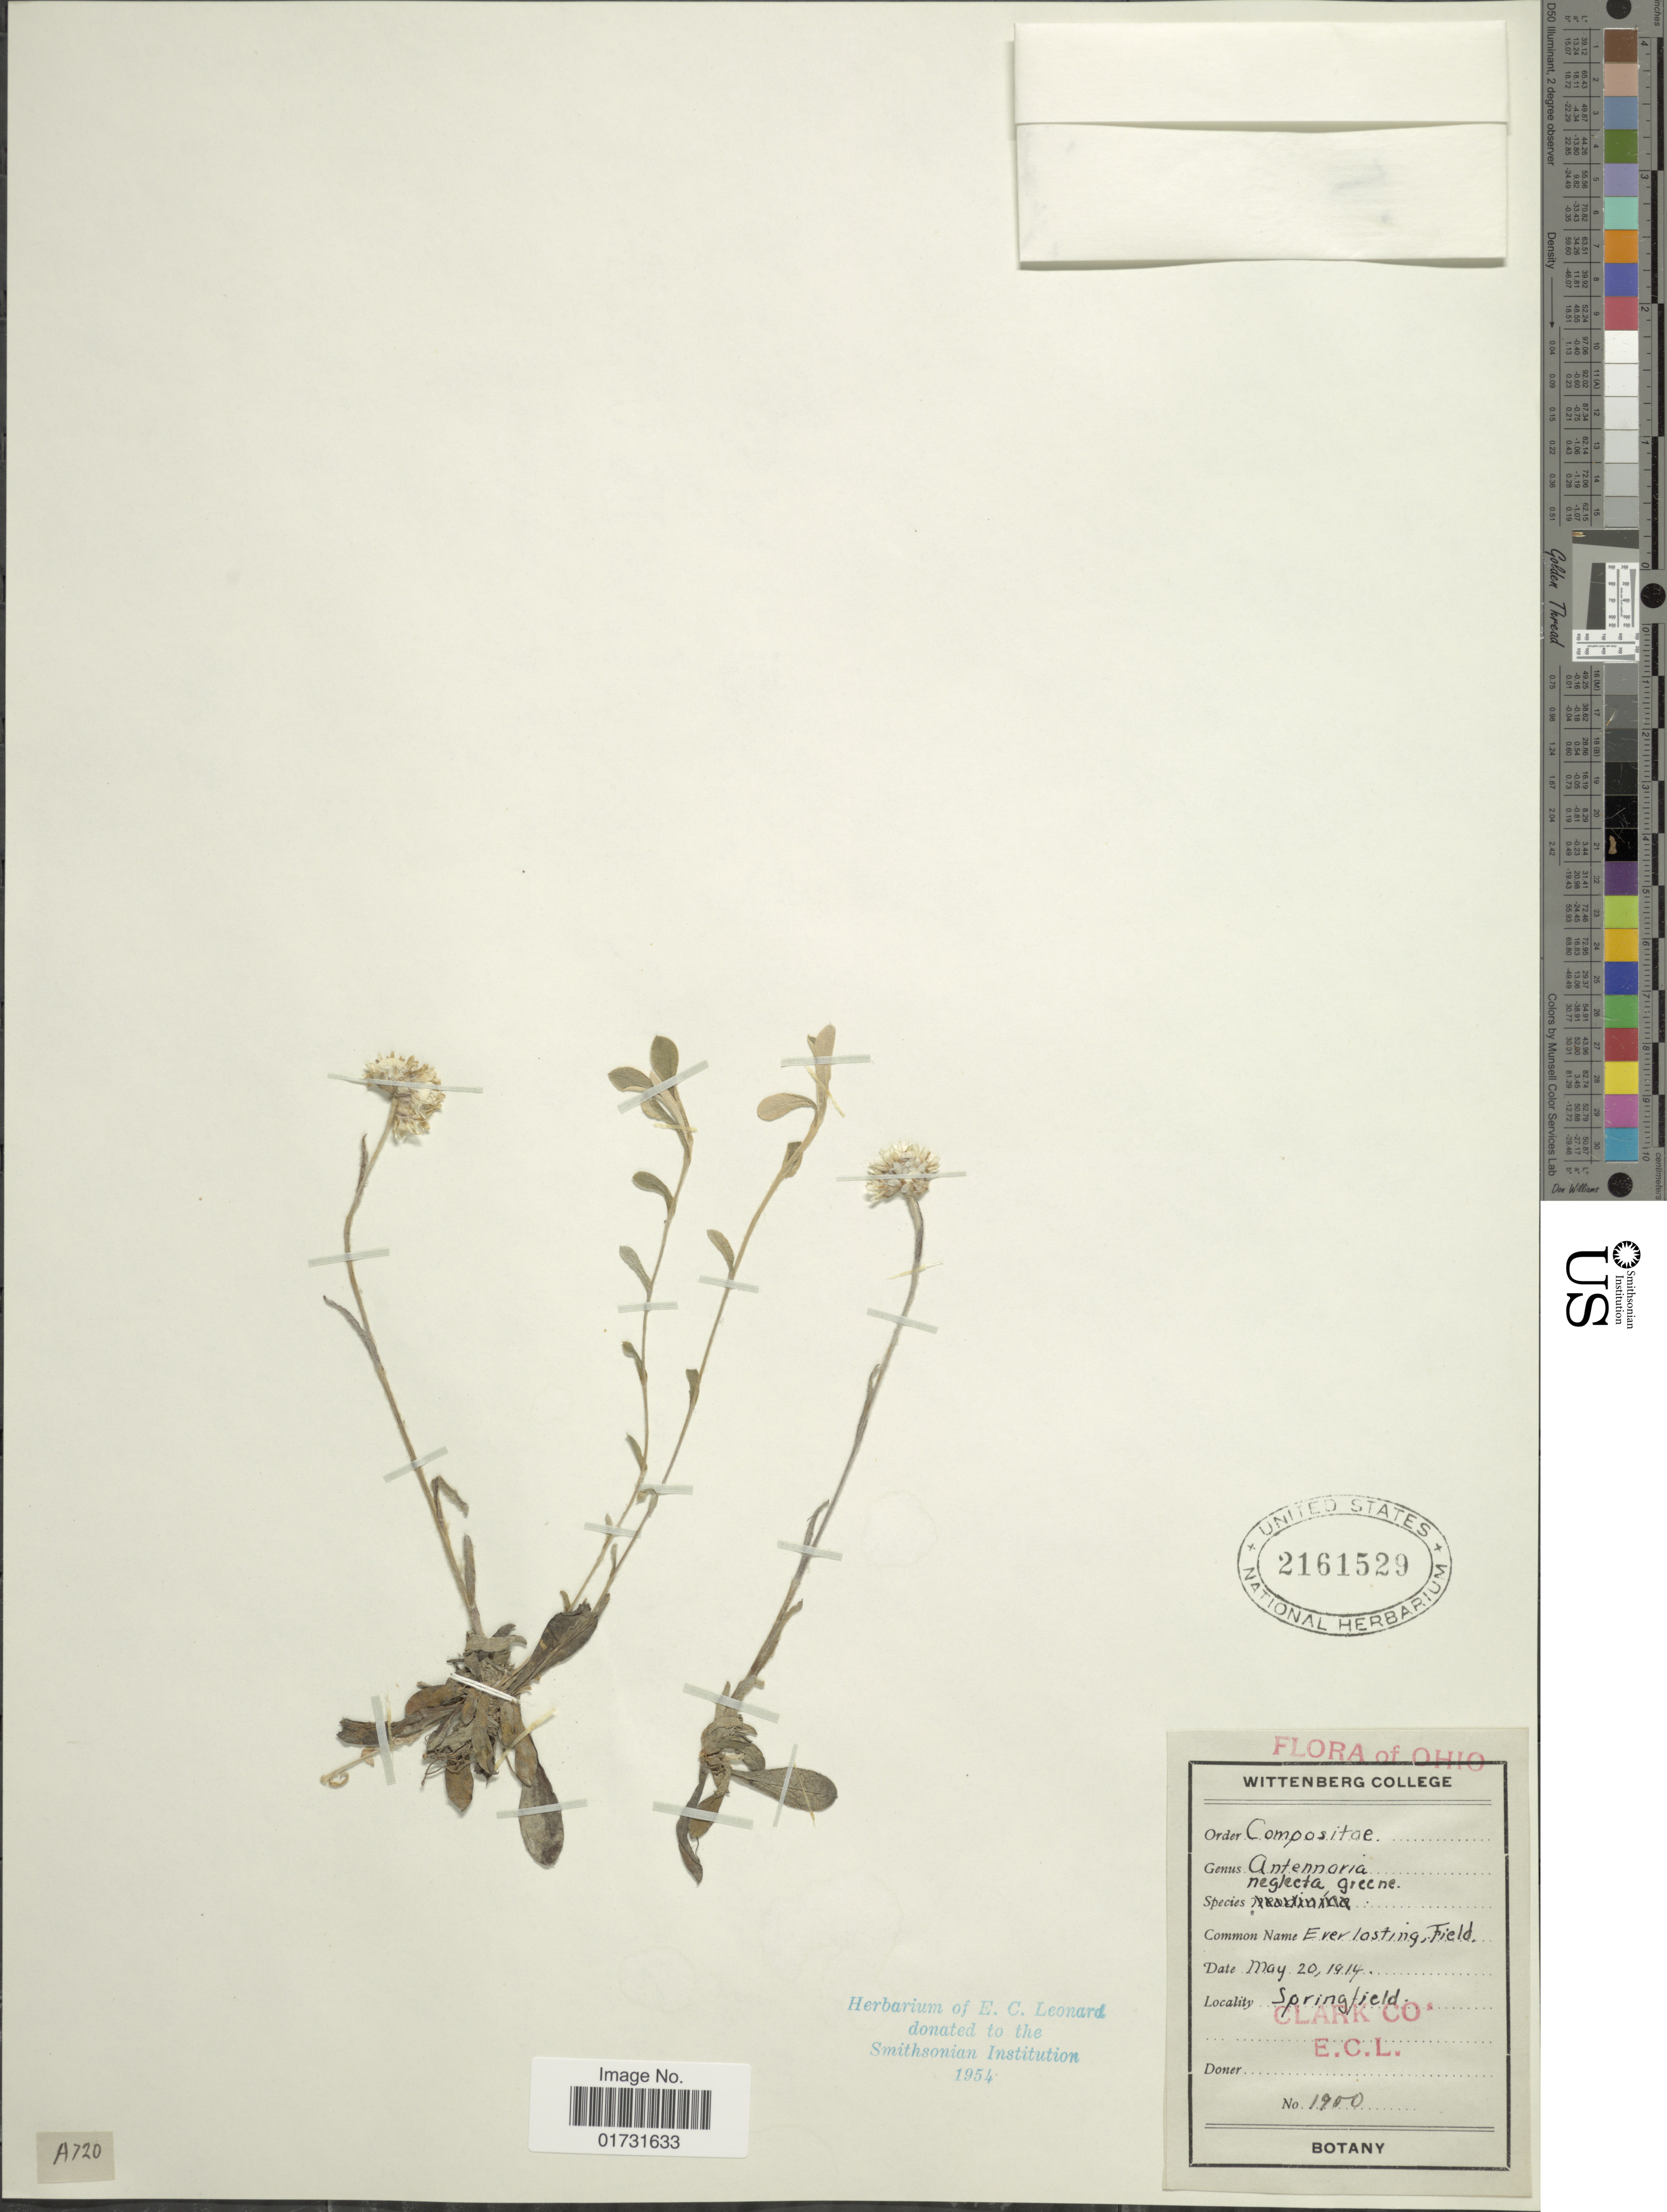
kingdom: Plantae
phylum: Tracheophyta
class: Magnoliopsida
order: Asterales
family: Asteraceae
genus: Antennaria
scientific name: Antennaria neglecta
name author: Greene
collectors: E. C. Leonard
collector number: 1900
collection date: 1914-05-20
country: United States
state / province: Ohio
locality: Springfield. Clark Co.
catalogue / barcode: US 2161529